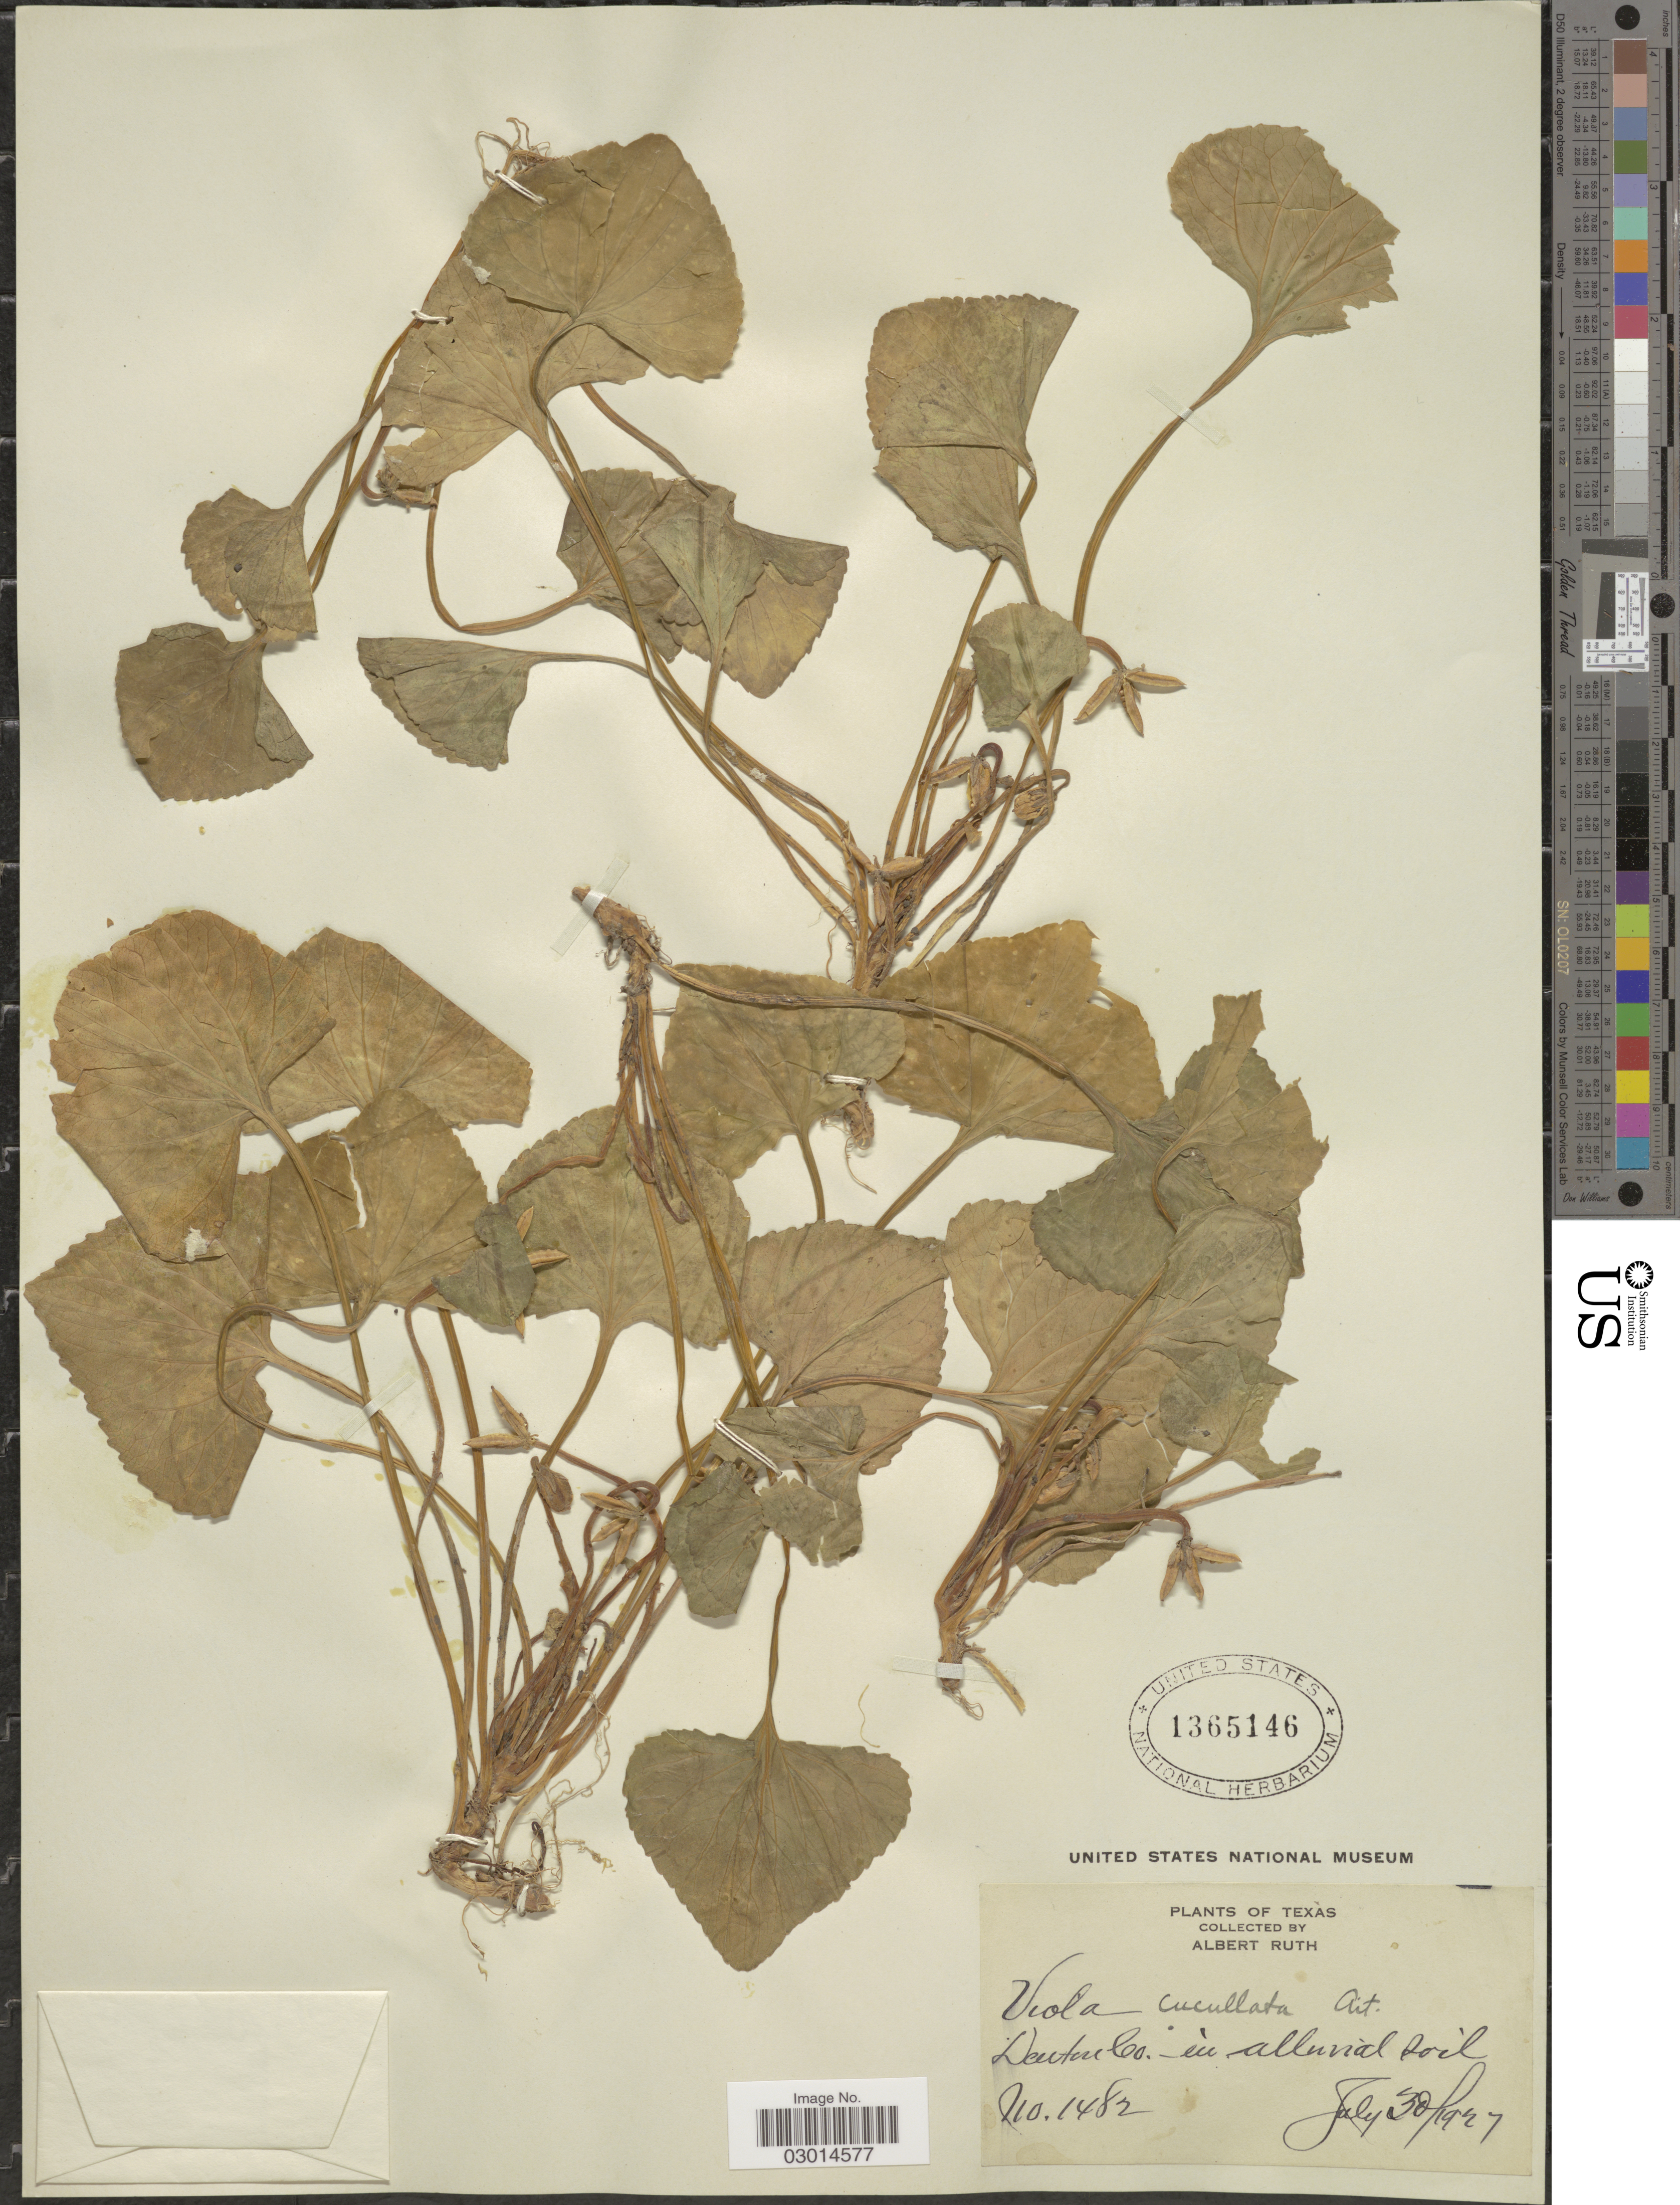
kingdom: Plantae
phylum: Tracheophyta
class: Magnoliopsida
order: Malpighiales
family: Violaceae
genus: Viola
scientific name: Viola cucullata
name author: Aiton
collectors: A. Ruth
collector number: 1482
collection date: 1927-07-30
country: United States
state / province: Texas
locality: Denton Co.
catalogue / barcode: US 1365146